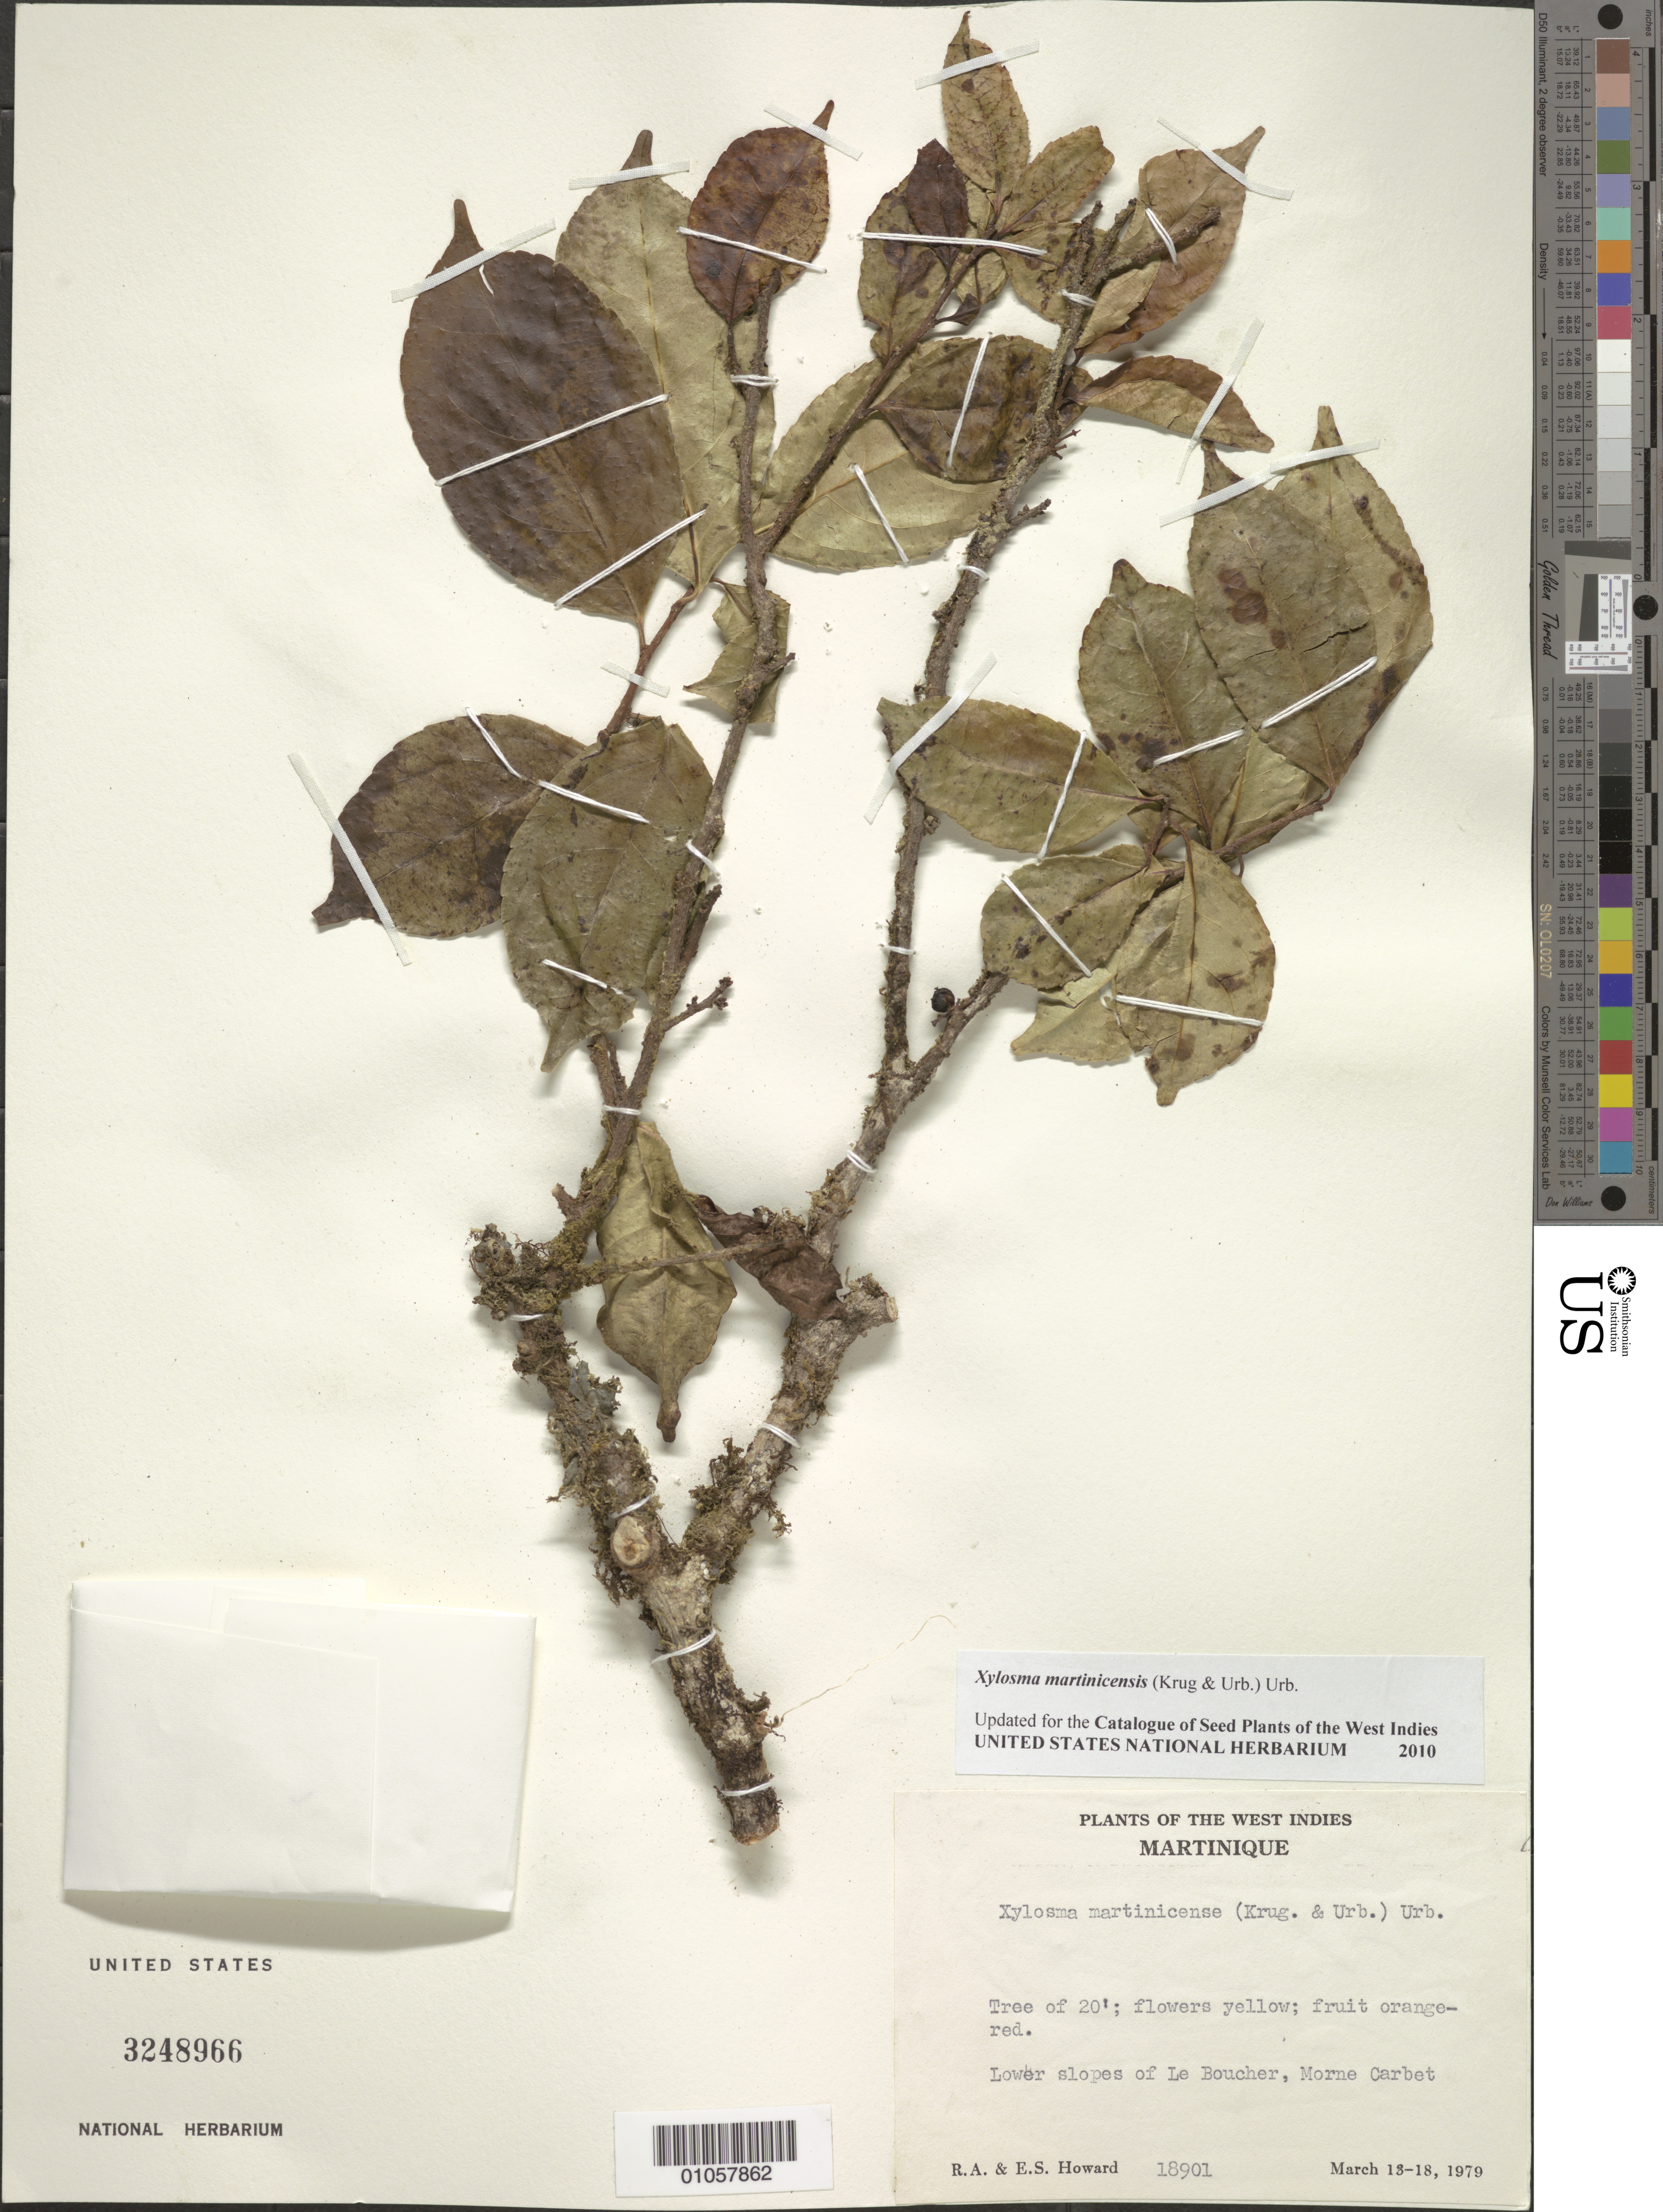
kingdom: Plantae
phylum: Tracheophyta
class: Magnoliopsida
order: Malpighiales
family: Salicaceae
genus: Xylosma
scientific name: Xylosma martinicense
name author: (Krug & Urb.) Urb.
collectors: R. A. Howard & E. S. Howard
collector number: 18901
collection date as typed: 13 Mar 1979 to 18 Mar 1979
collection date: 1979-03-13/1979-03-18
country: Martinique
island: Martinique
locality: Morne Carbet, lower slopes of Le Boucher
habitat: Lower slopes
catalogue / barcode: US 3248966